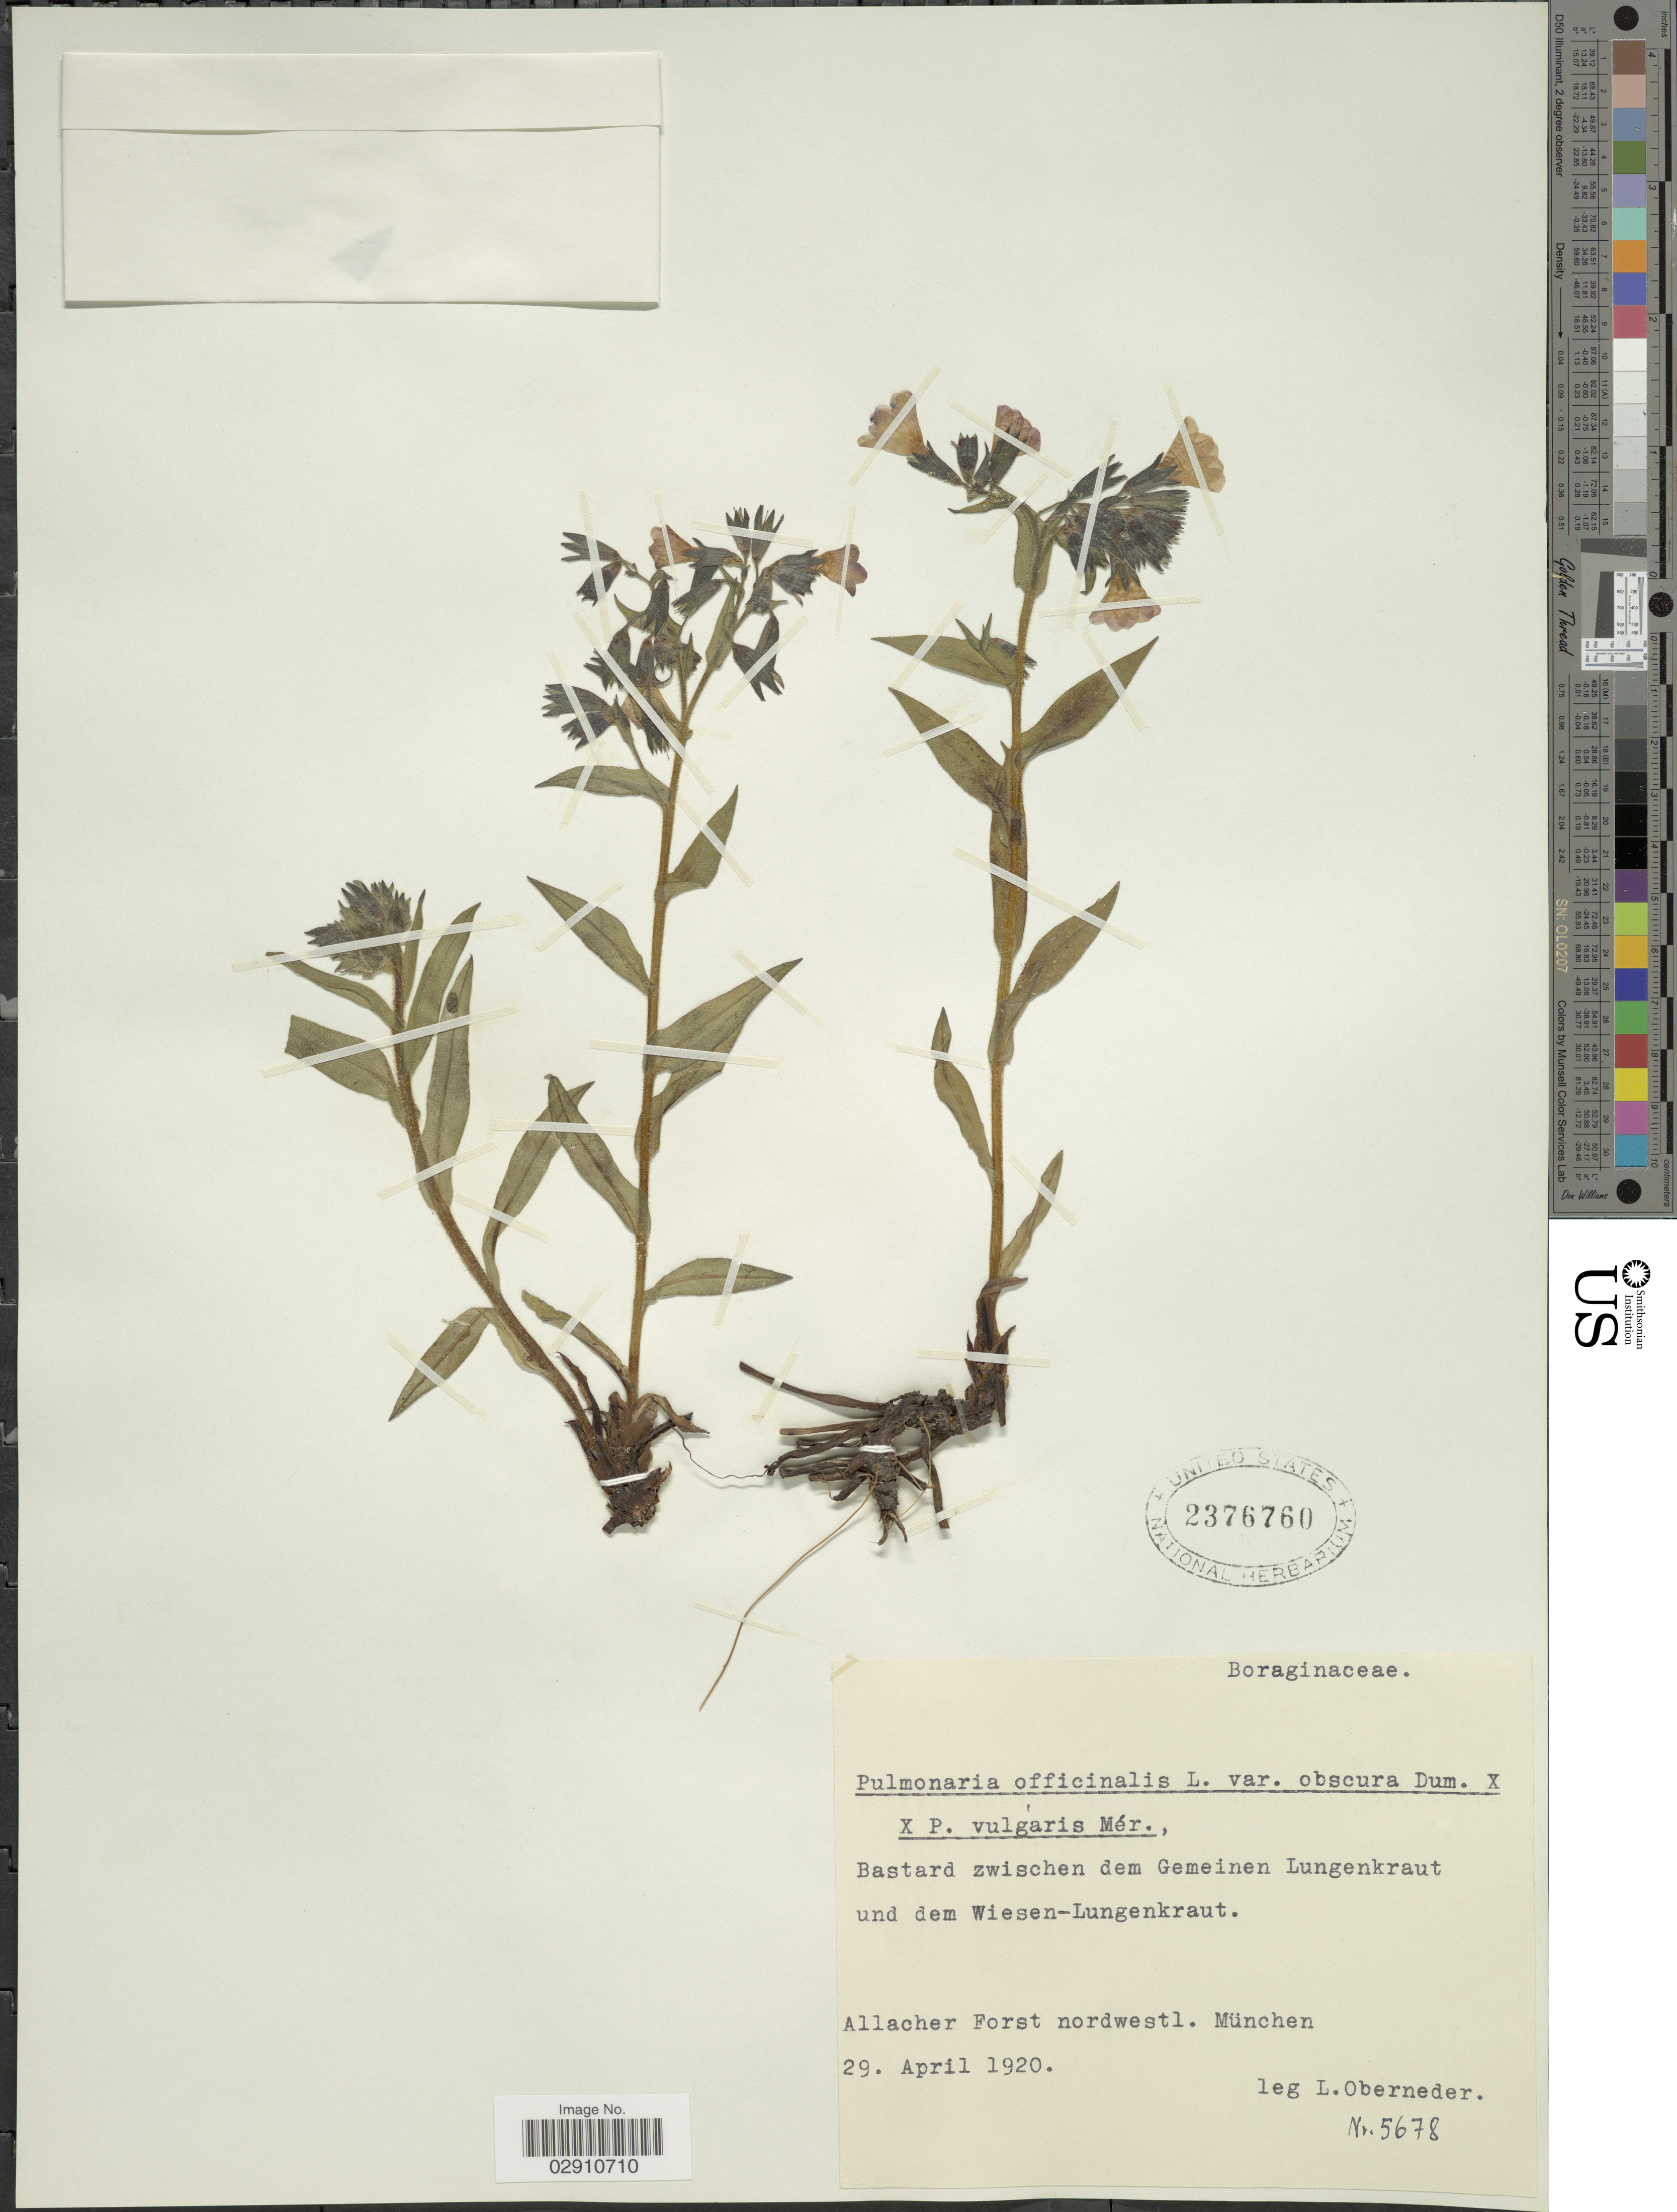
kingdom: Plantae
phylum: Tracheophyta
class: Magnoliopsida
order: Boraginales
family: Boraginaceae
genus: Pulmonaria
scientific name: Pulmonaria officinalis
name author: L.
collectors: L. Oberneder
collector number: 5678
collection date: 1920-04-29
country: Germany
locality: Bastard zwischen dem Gemeinen Lungenkraut und dem Wiesen-Lungenkraut. Allacher Forst nordwestl. München.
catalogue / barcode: US 2376760